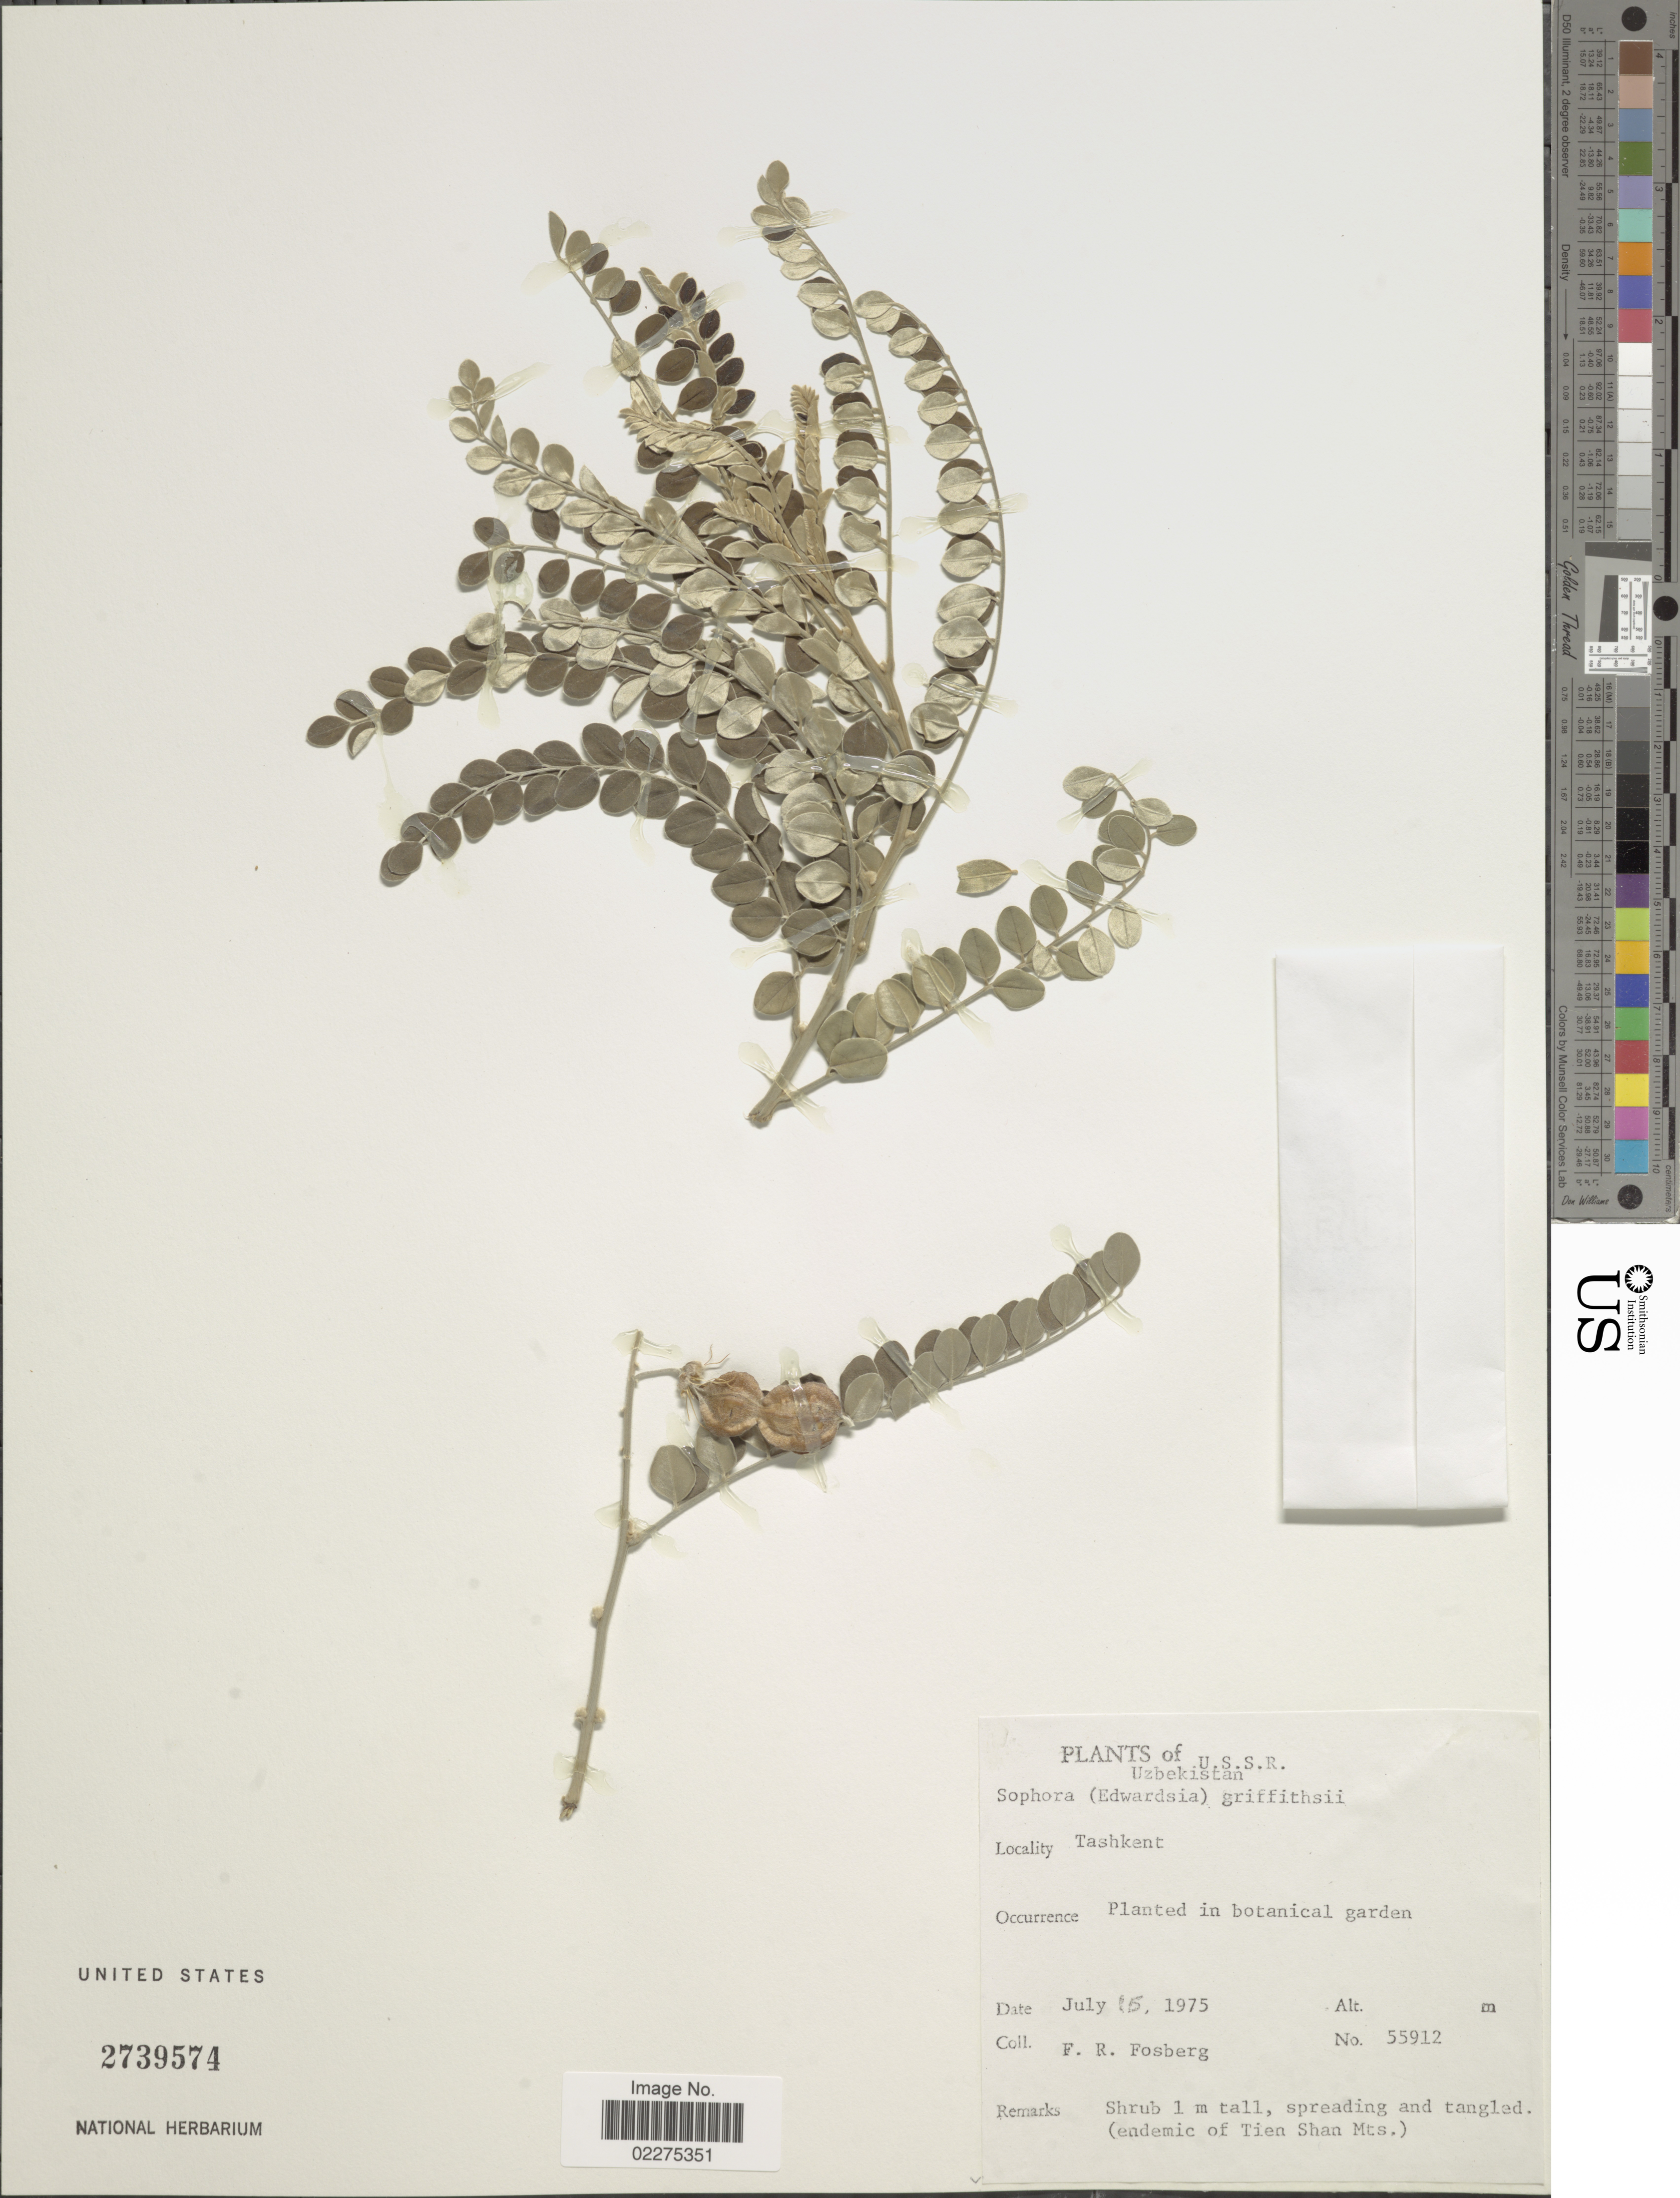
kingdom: Plantae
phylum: Tracheophyta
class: Magnoliopsida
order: Fabales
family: Fabaceae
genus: Sophora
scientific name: Sophora griffithii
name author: Stocks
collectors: F. R. Fosberg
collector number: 55912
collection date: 1975-07-15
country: Uzbekistan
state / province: Toshkent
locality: U.S.S.R. Uzbekistan. Tashkent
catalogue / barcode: US 2739574